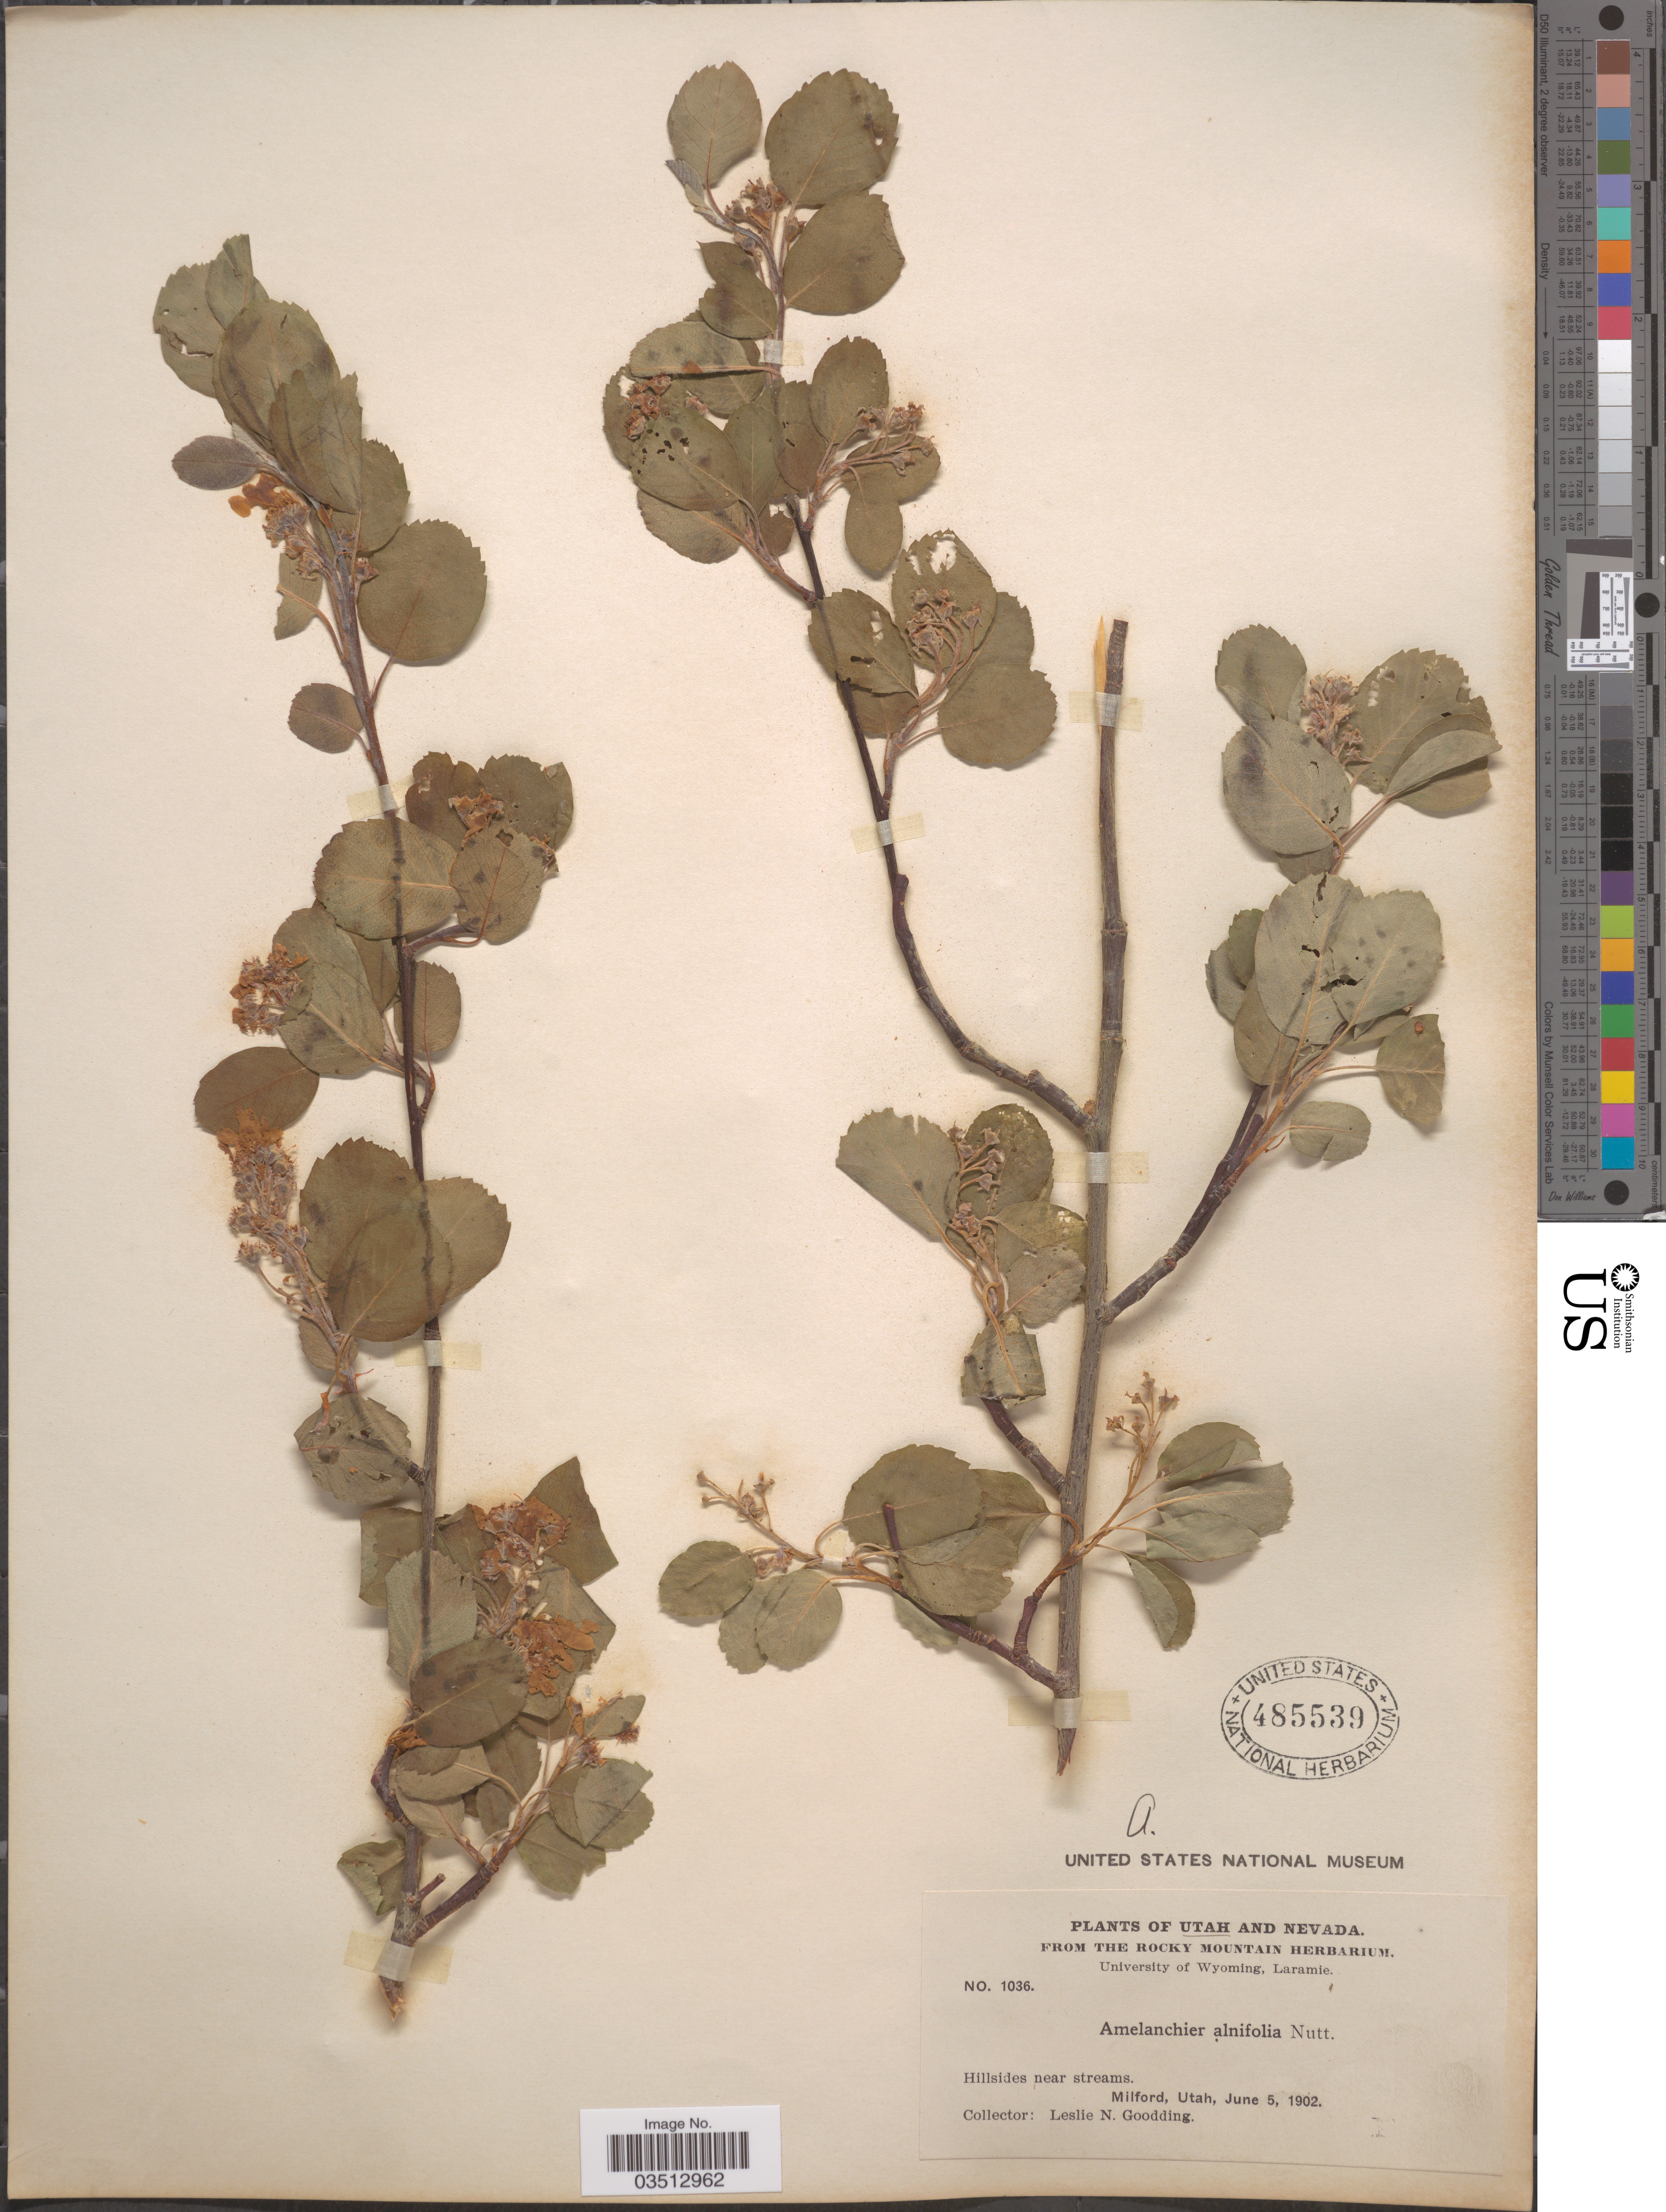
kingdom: Plantae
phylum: Tracheophyta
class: Magnoliopsida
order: Rosales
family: Rosaceae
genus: Amelanchier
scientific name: Amelanchier sp.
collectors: L. N. Goodding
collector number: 1036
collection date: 1902-06-05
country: United States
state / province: Utah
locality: Hillsides near streams. Milford.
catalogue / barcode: US 485539